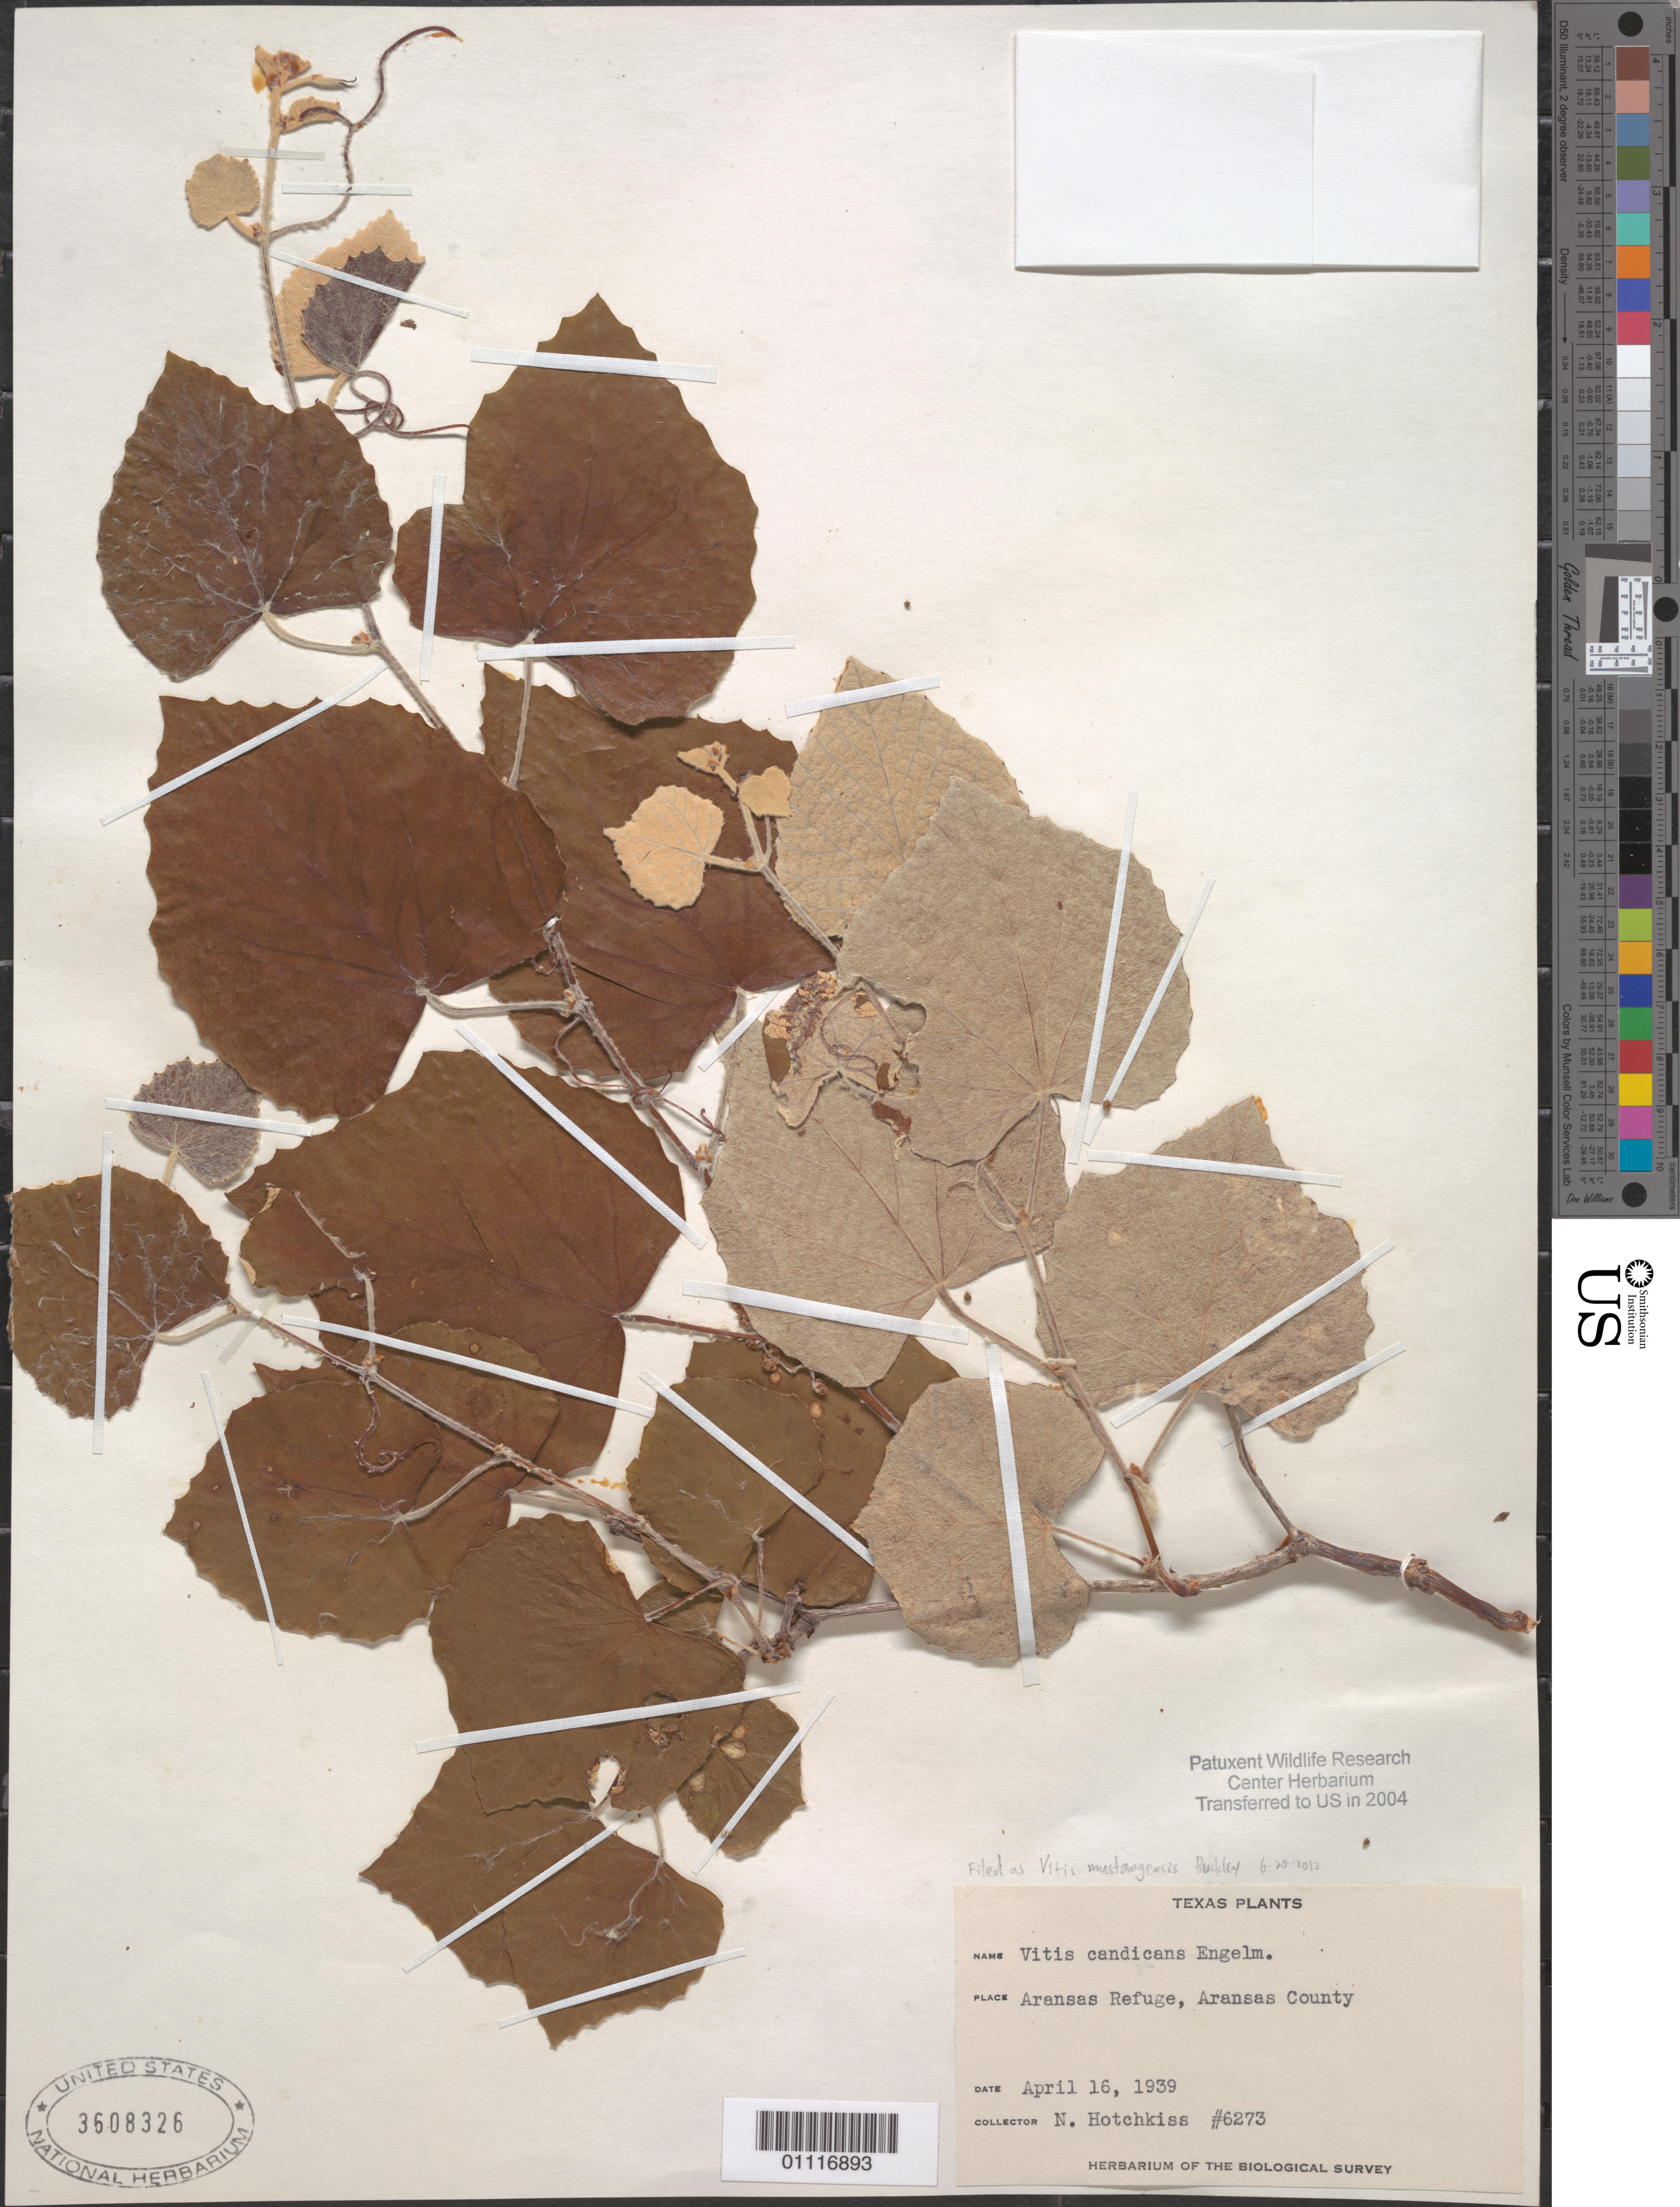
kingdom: Plantae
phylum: Tracheophyta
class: Magnoliopsida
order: Vitales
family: Vitaceae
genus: Vitis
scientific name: Vitis mustangensis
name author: Buckley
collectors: N. Hotchkiss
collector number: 6273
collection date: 1939-04-15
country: United States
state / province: Texas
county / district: Aransas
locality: Aransas Refuge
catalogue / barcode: US 3608326